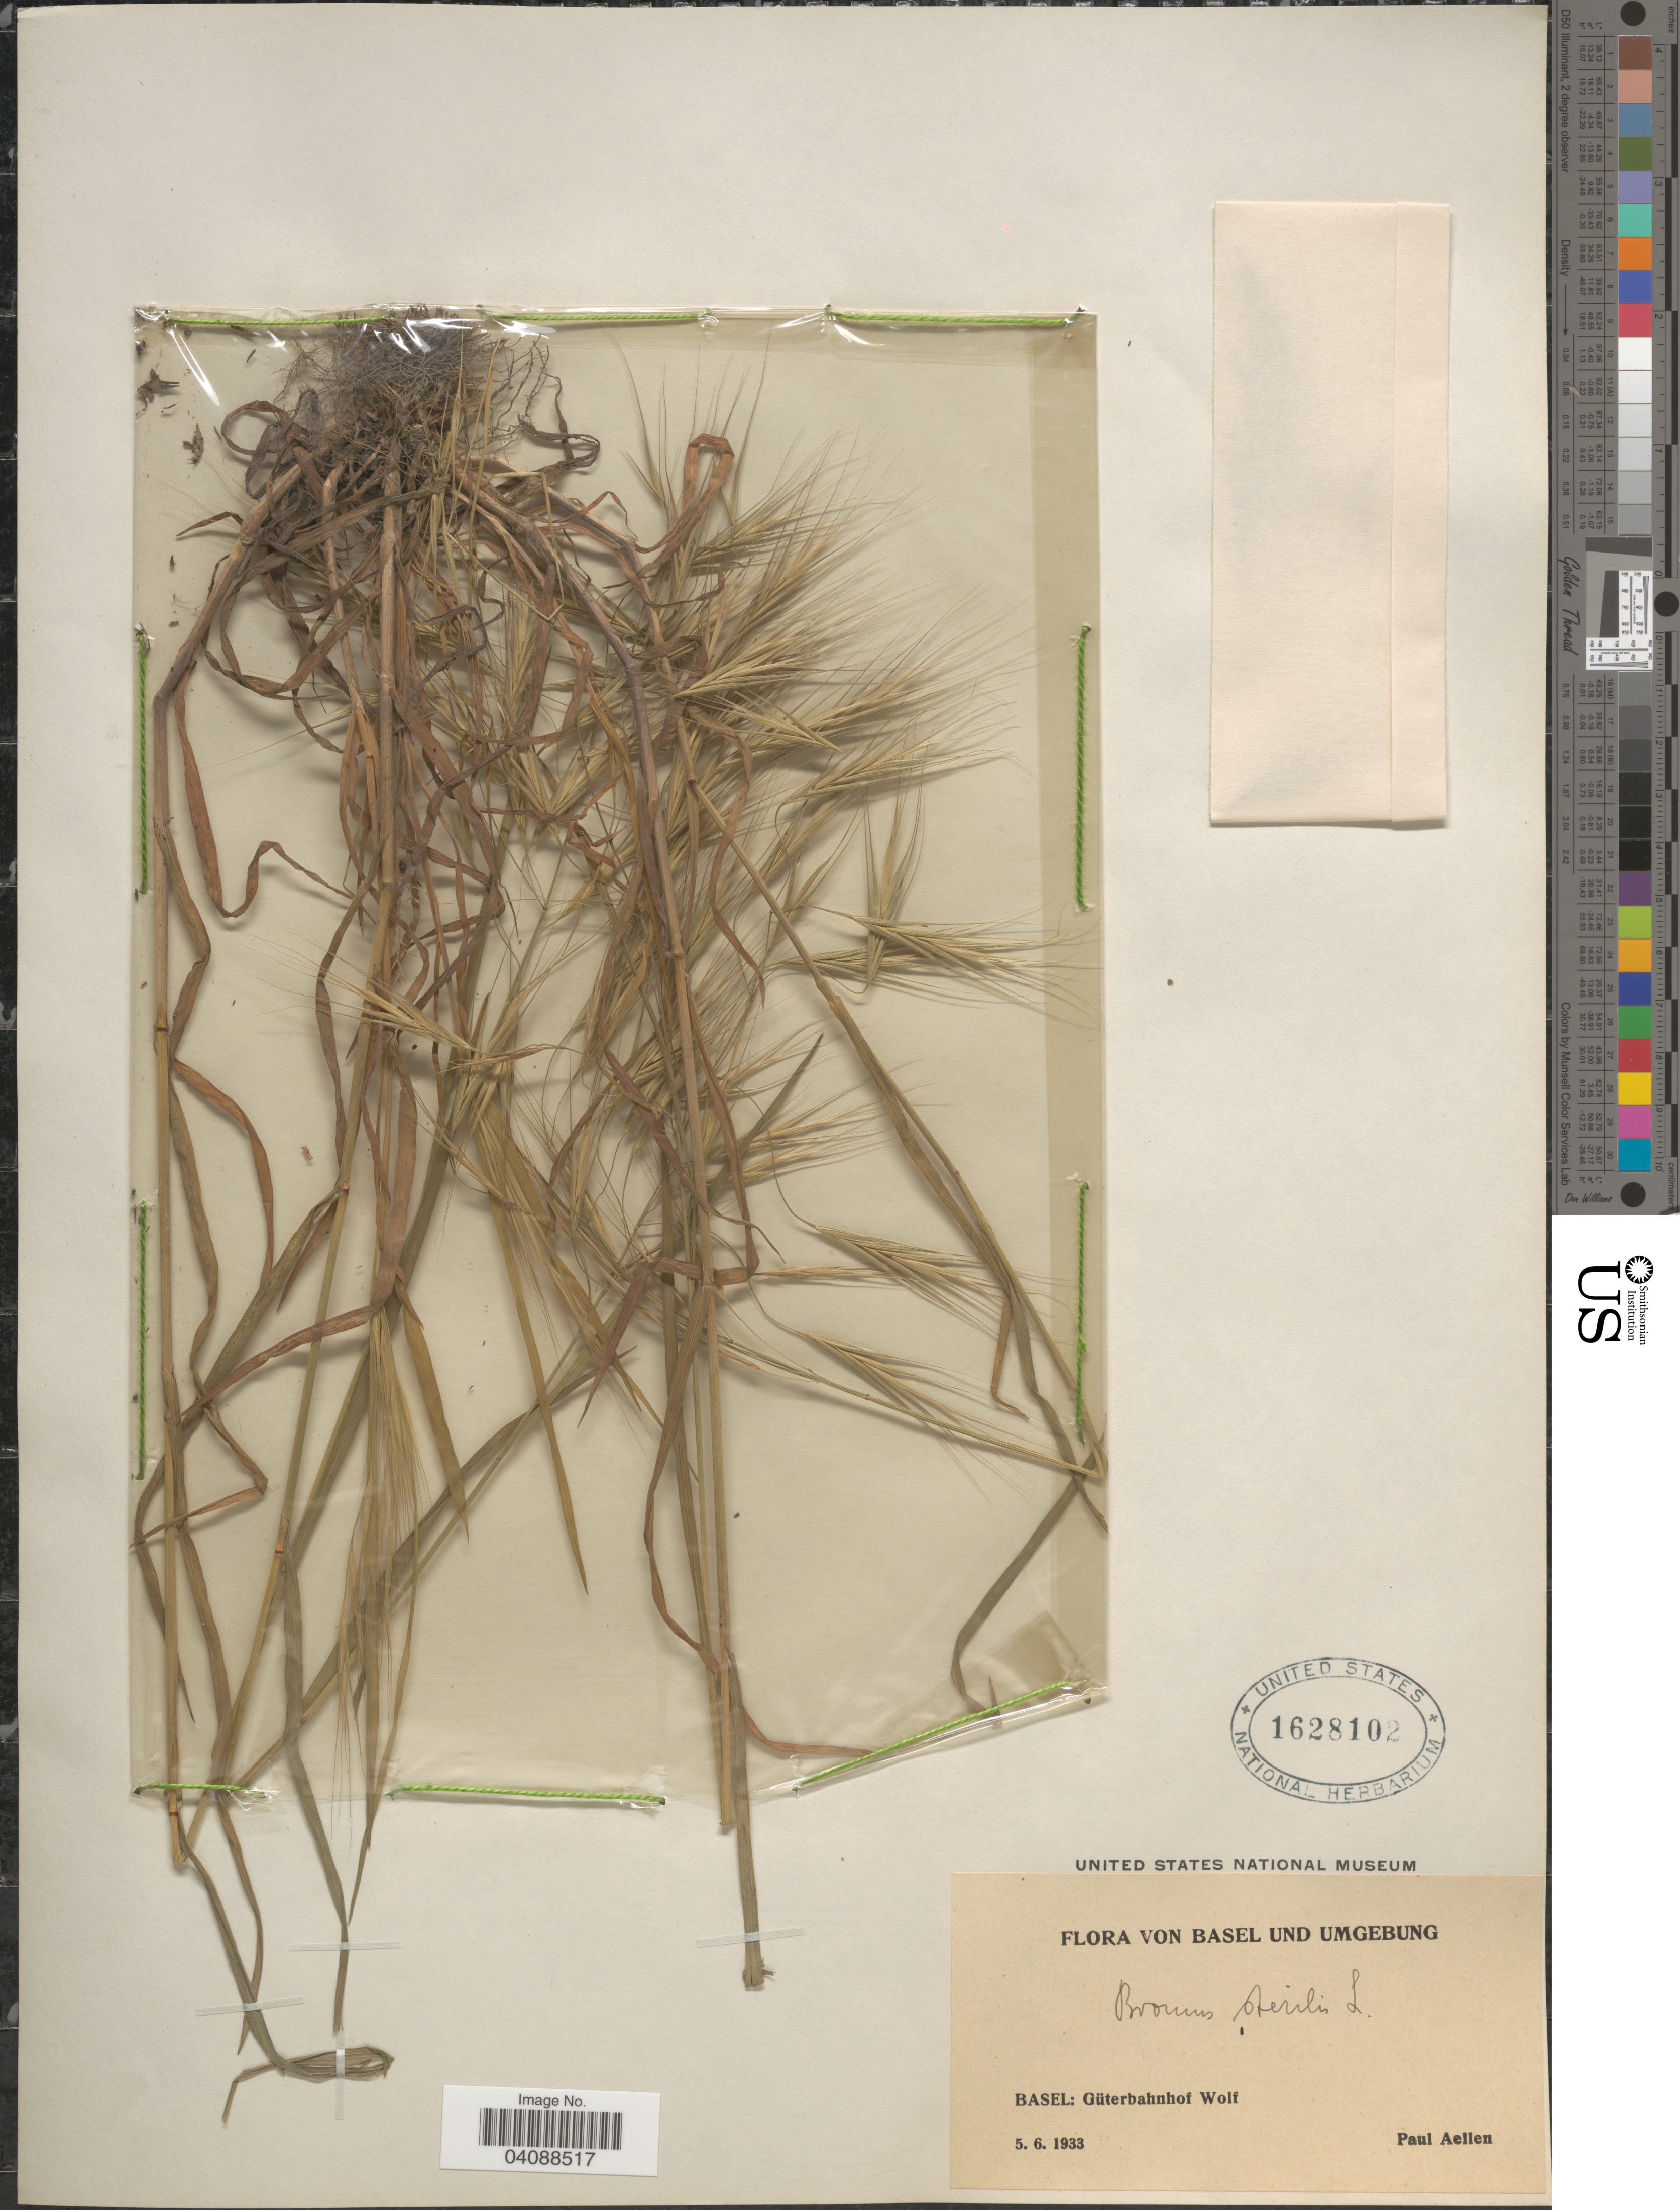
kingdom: Plantae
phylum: Tracheophyta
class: Liliopsida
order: Poales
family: Poaceae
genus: Bromus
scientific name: Bromus sterilis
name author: L.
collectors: P. Aellen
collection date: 1933-06-05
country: Switzerland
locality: Basel Und Umgebung. Basel: Gütterbahnhof Wolf.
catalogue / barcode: US 1628102